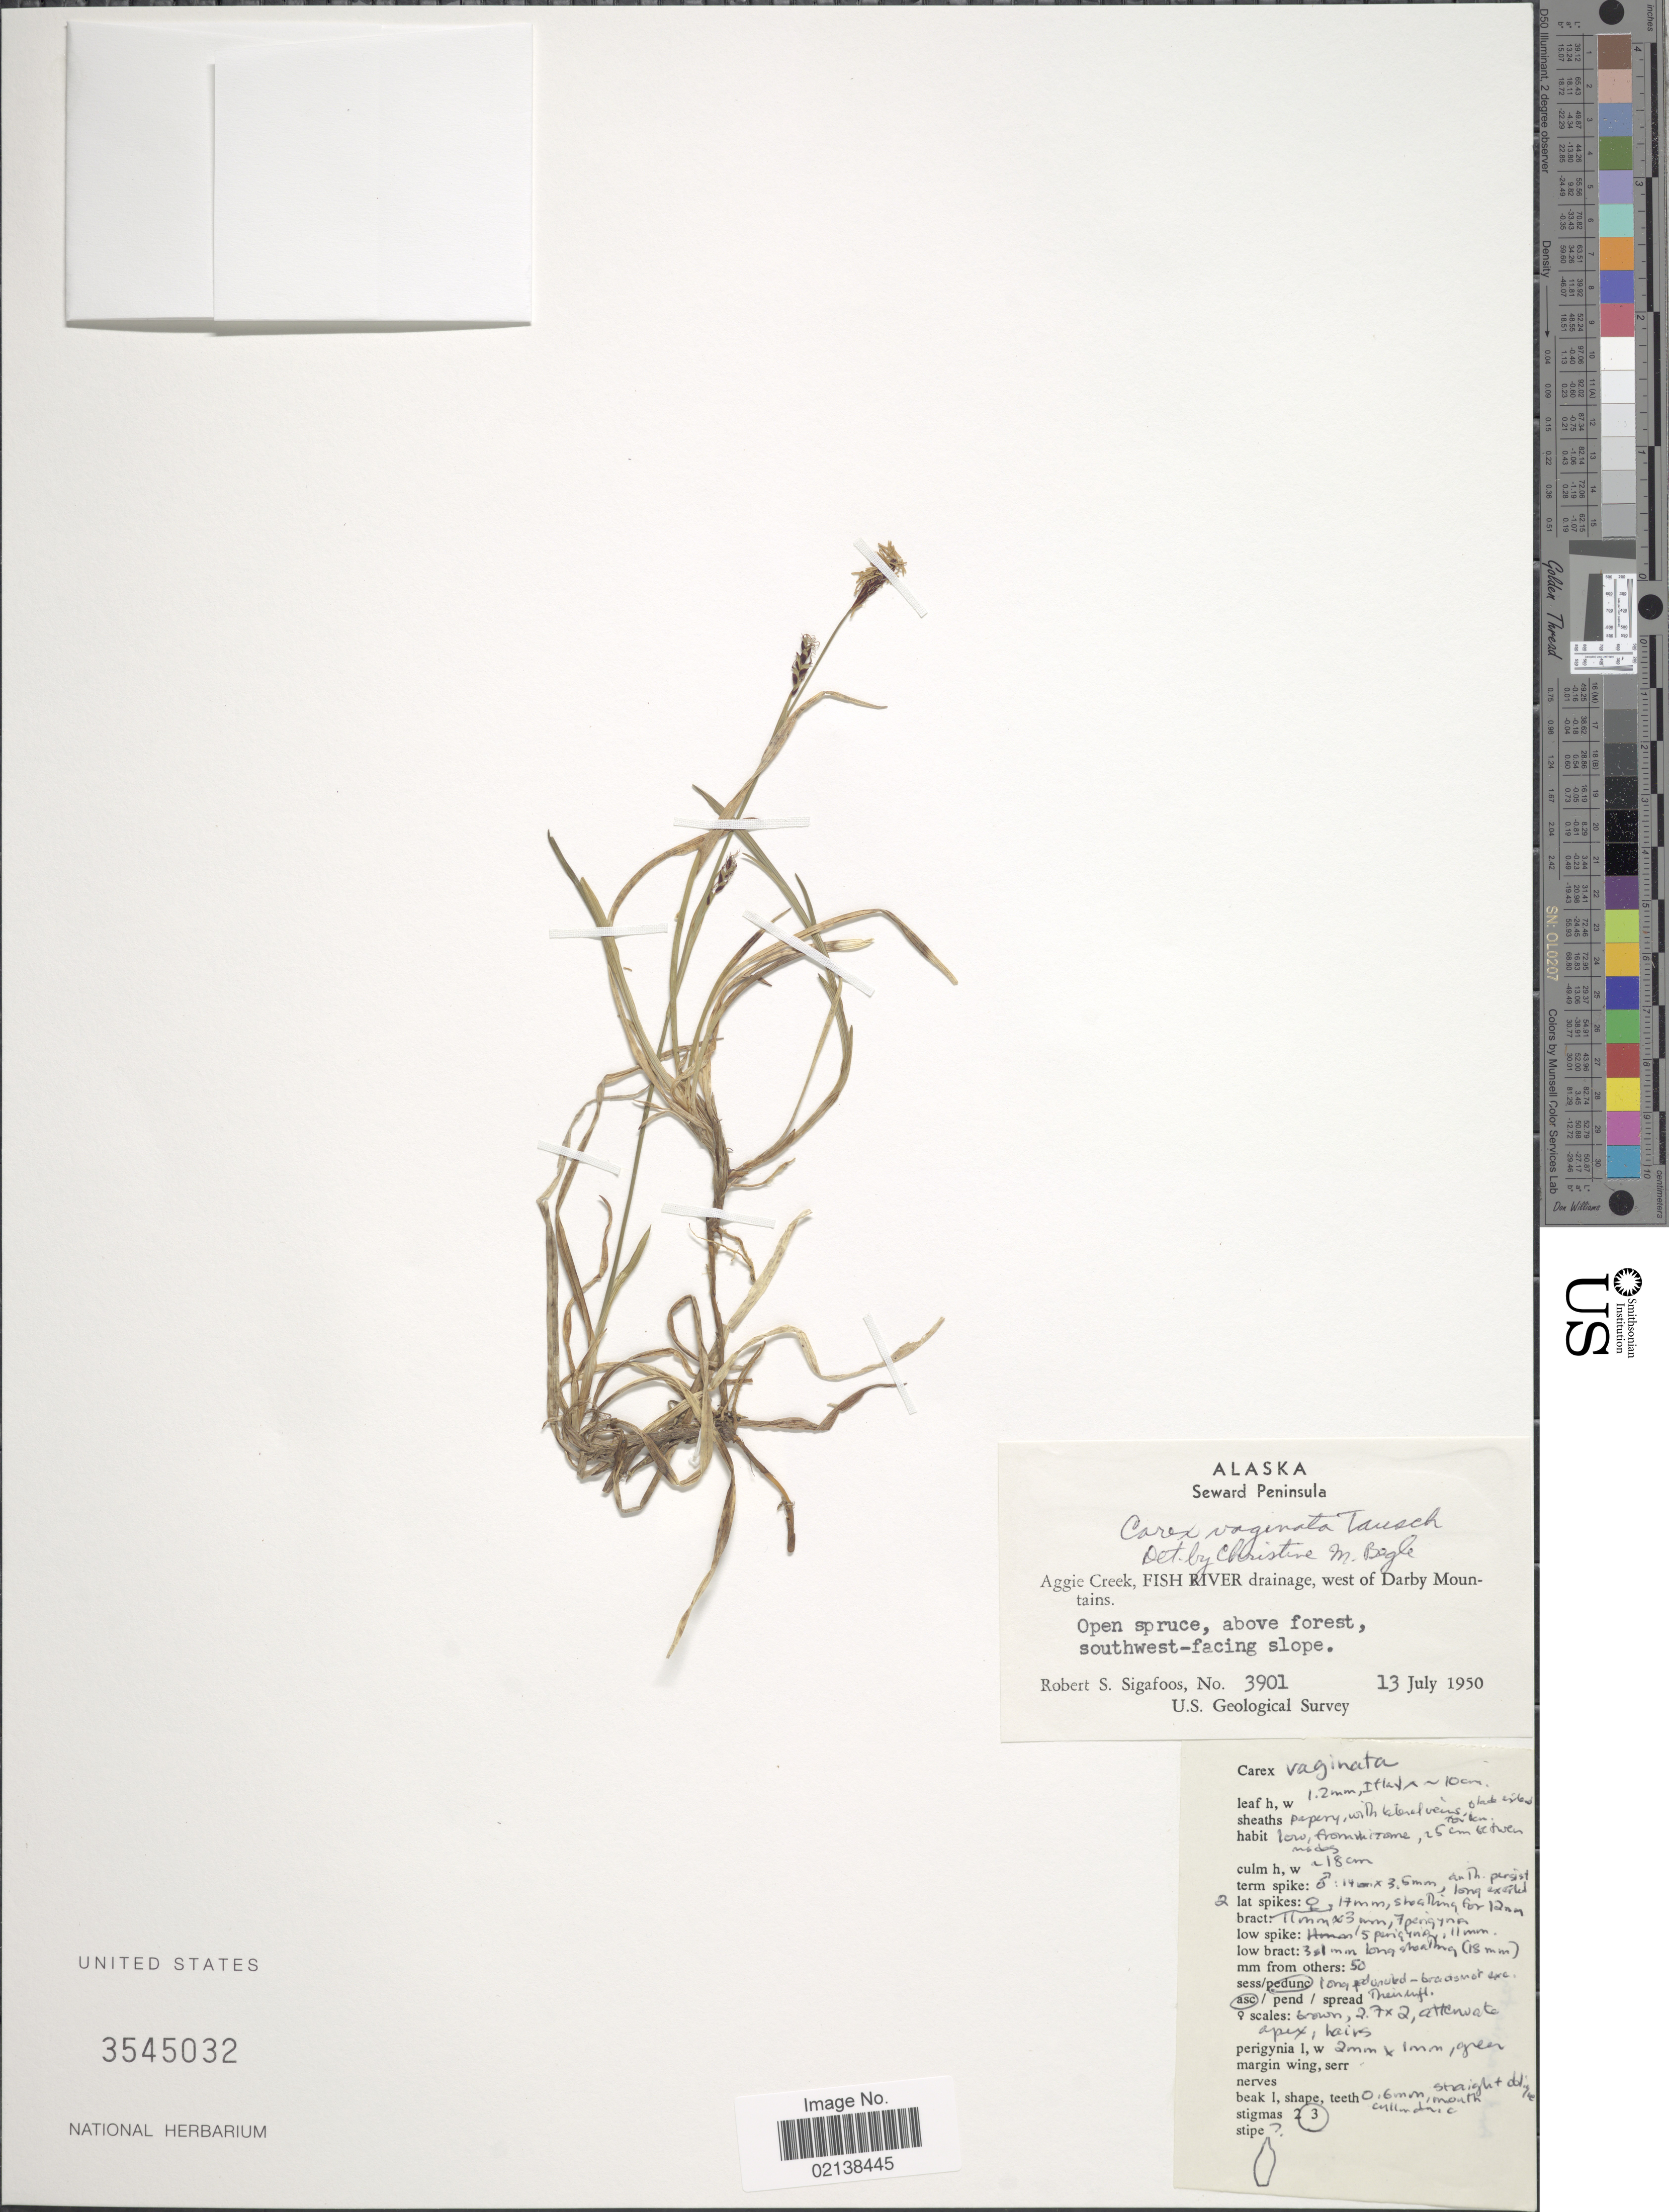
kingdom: Plantae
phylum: Tracheophyta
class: Liliopsida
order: Poales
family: Cyperaceae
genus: Carex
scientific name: Carex vaginata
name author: Tausch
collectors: R. Sigafoos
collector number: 3901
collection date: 1950-07-13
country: United States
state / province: Alaska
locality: Seward Peninsula, Fish River drainage, west of Darby Mountains, open spruce, above forest, southwest-facing slope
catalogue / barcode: US 3545032